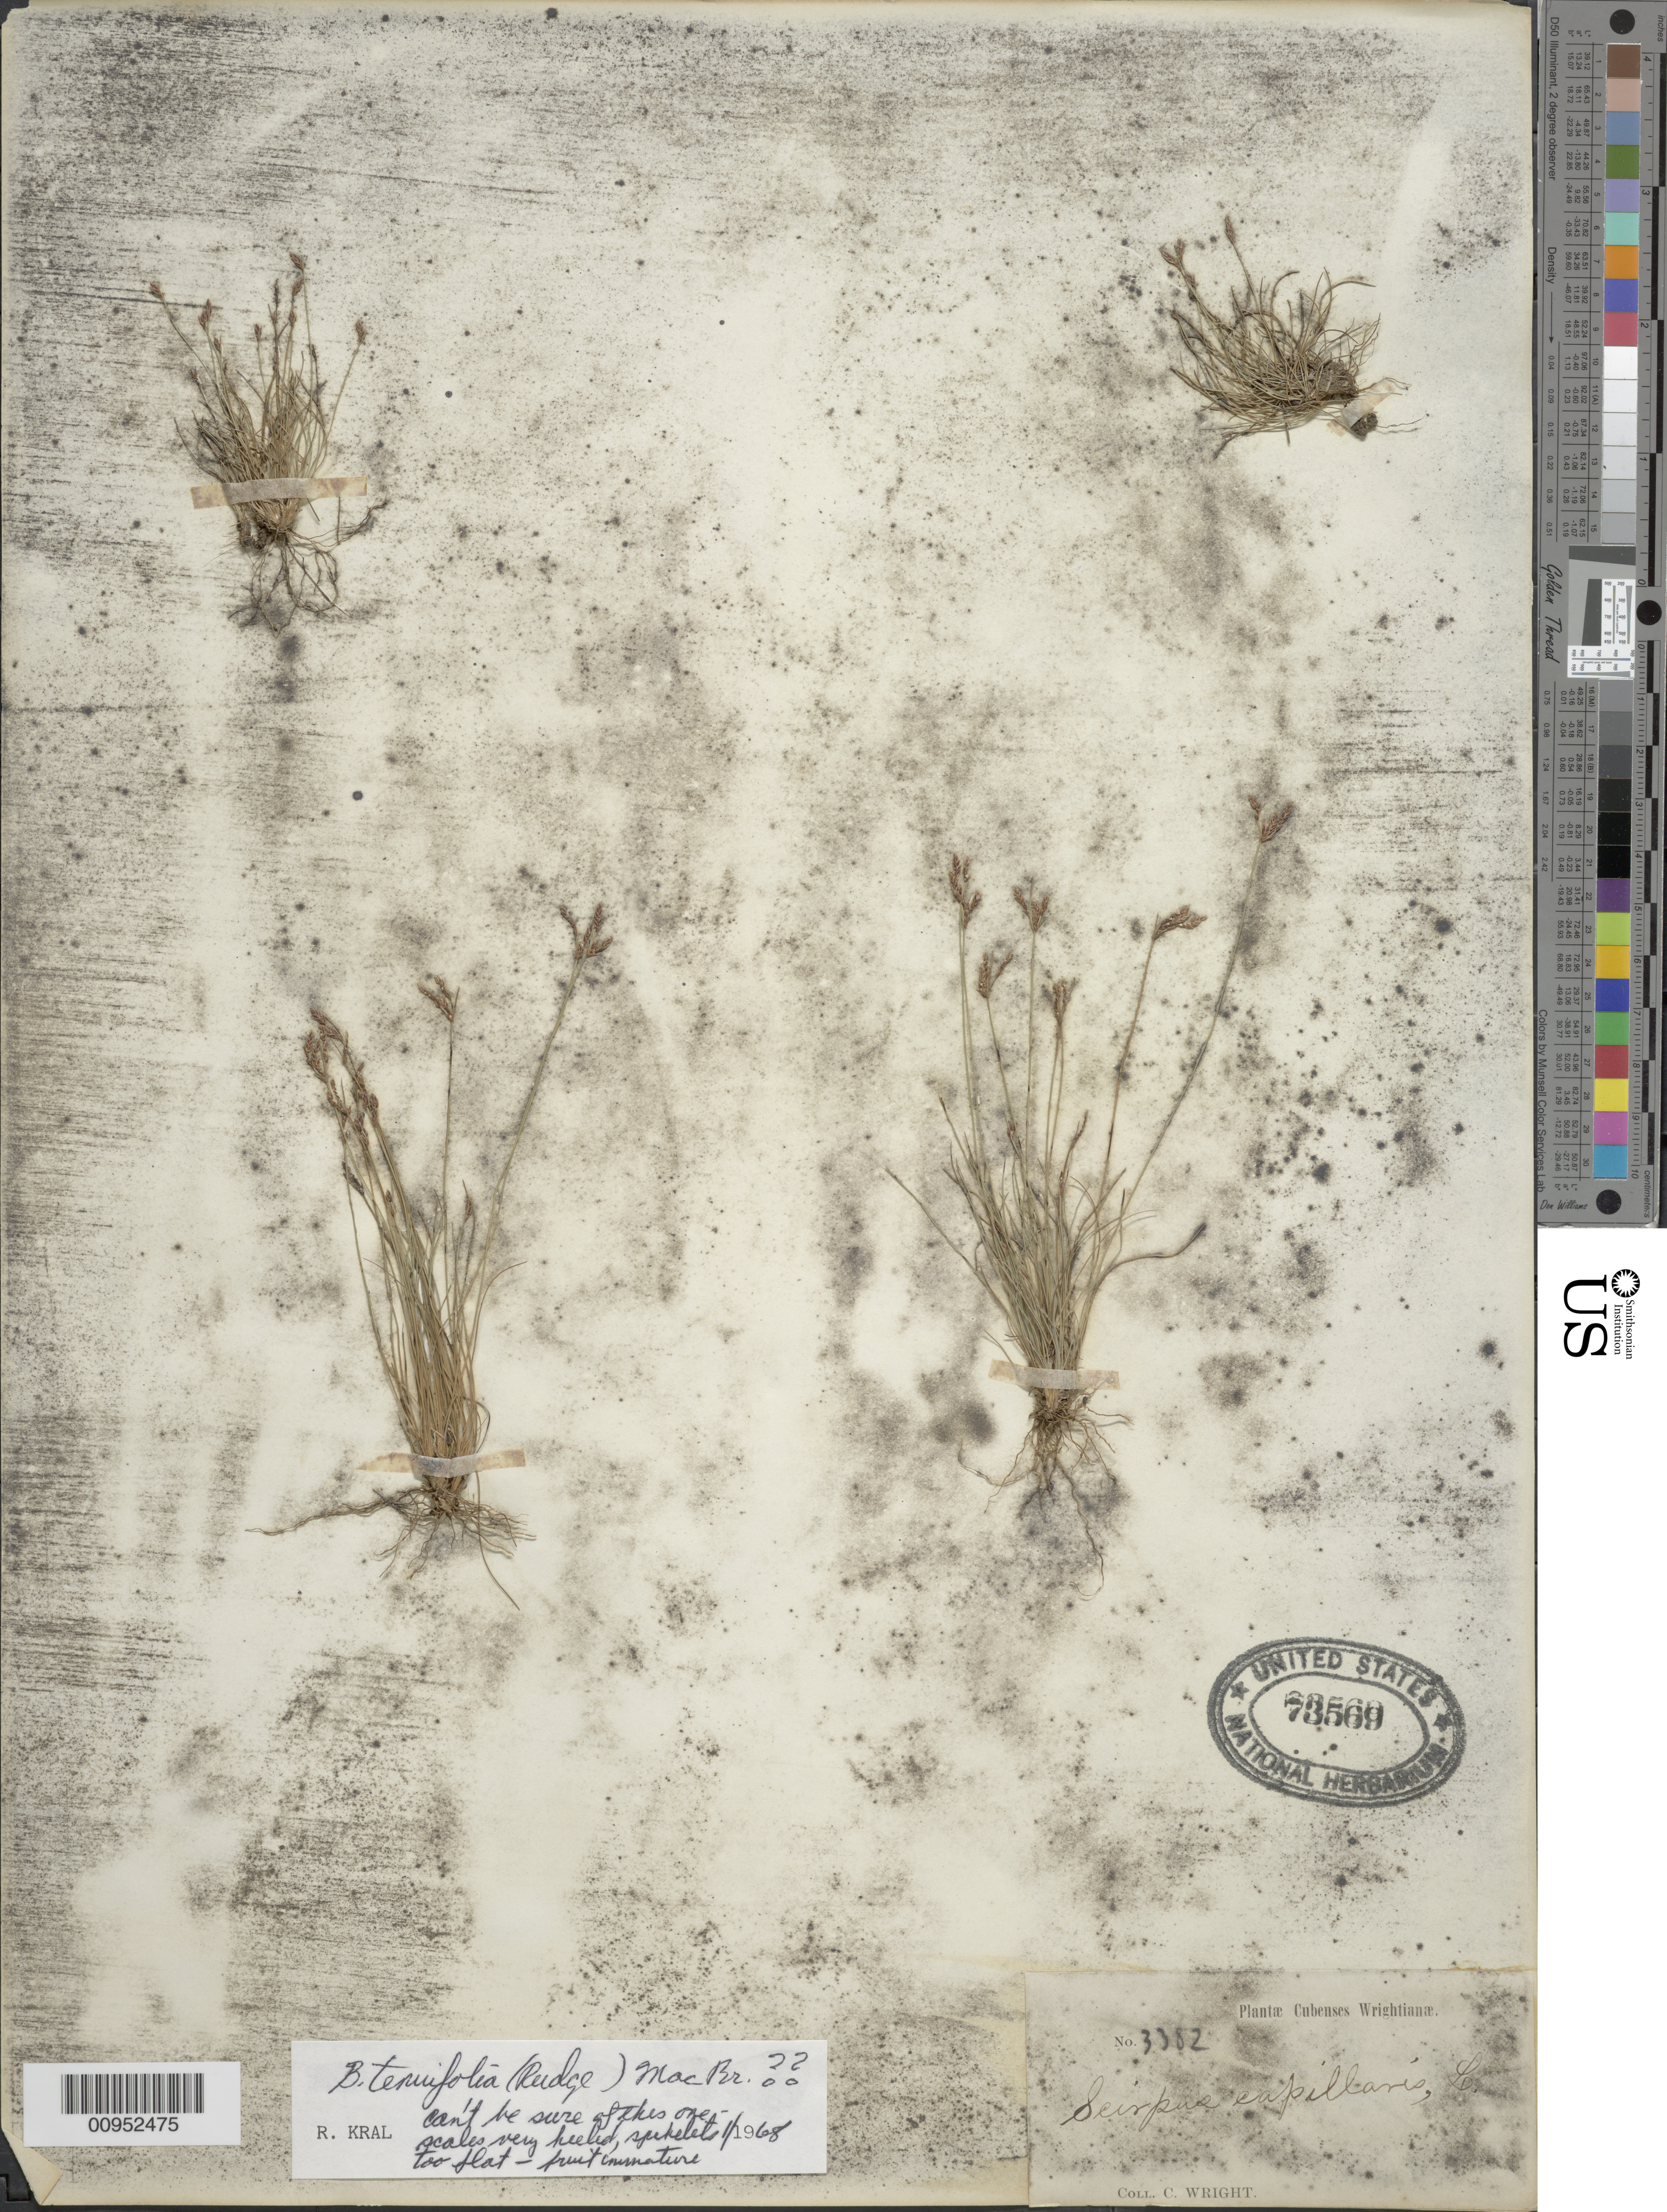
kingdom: Plantae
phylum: Tracheophyta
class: Liliopsida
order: Poales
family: Cyperaceae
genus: Bulbostylis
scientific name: Bulbostylis tenuifolia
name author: (Rudge) J.F. Macbr.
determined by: Kral, Robert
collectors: C. Wright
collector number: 3382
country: Cuba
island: Cuba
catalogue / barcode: US 73569